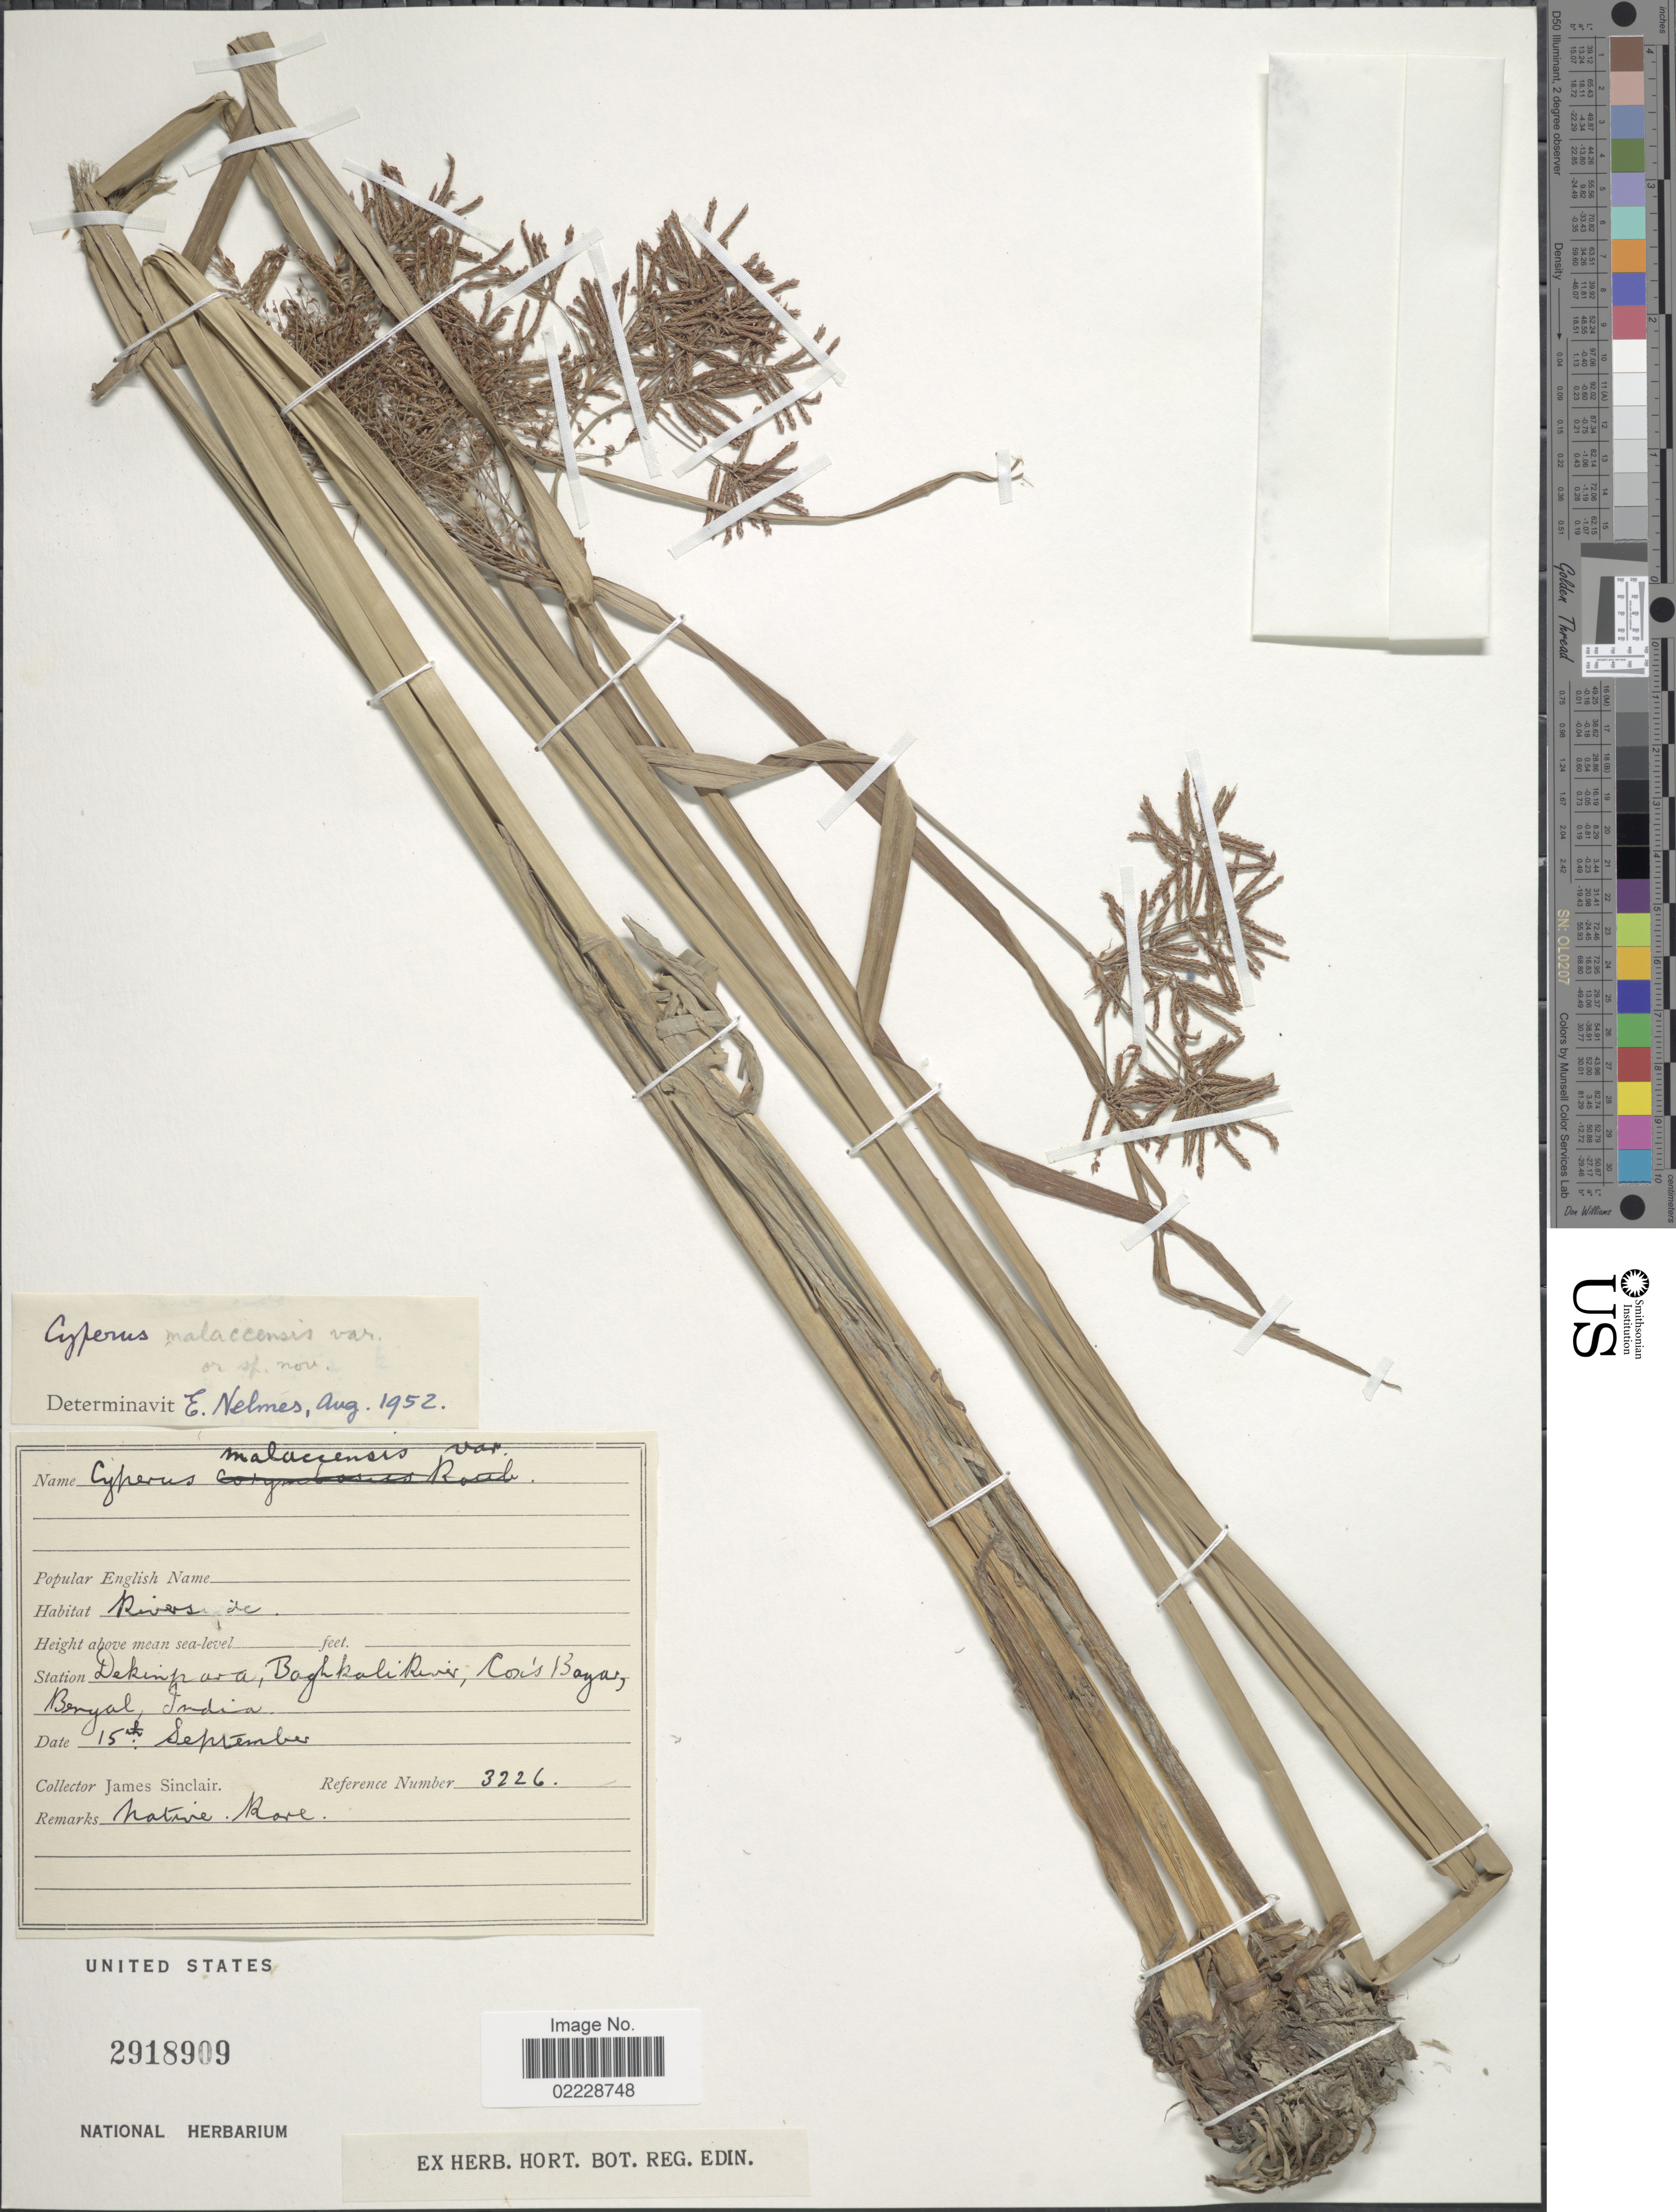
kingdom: Plantae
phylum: Tracheophyta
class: Liliopsida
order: Poales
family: Cyperaceae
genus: Cyperus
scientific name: Cyperus malaccensis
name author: Lam.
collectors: J. Sinclair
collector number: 3226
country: Bangladesh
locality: Dekimpara, Baghkali River, Cox's Bazar Bengal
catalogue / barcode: US 2918909